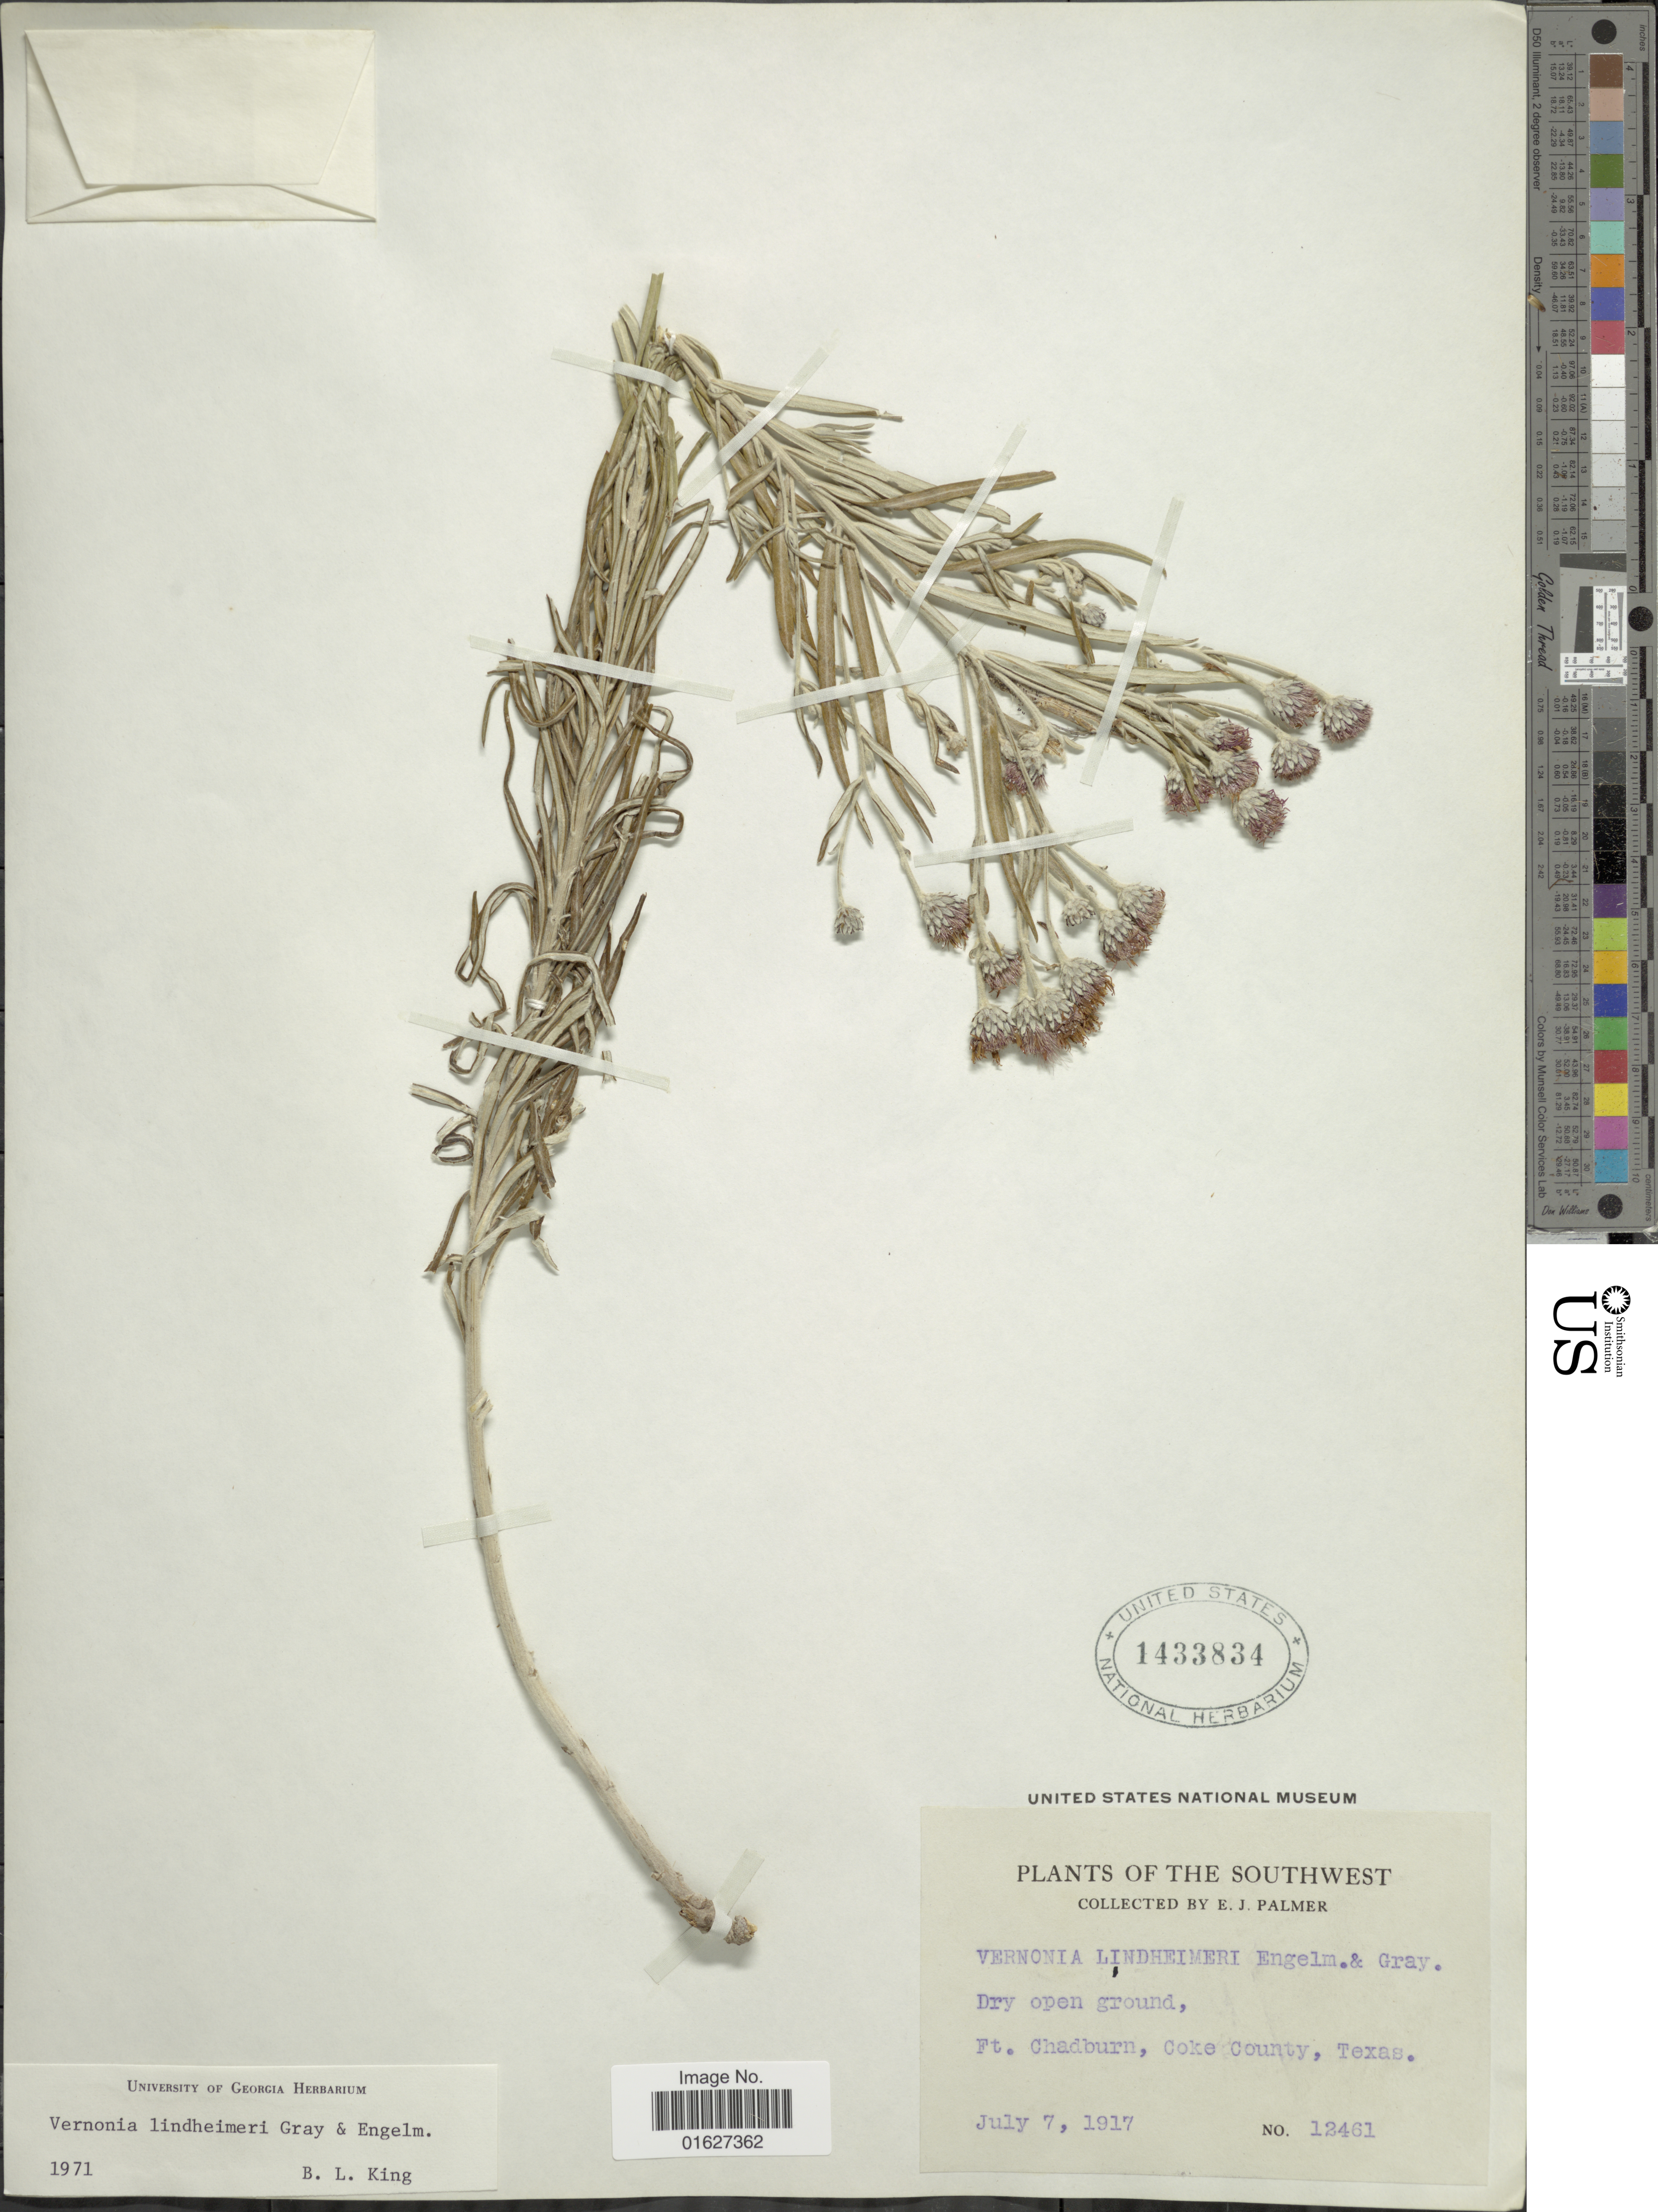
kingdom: Plantae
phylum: Tracheophyta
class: Magnoliopsida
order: Asterales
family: Asteraceae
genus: Vernonia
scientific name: Vernonia lindheimeri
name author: A. Gray & Engelm. in A. Gray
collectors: E. J. Palmer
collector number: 12461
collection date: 1917-07-07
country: United States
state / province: Texas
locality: Southwest. Ft. Chadburn, Coke County, Texas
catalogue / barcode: US 1433834